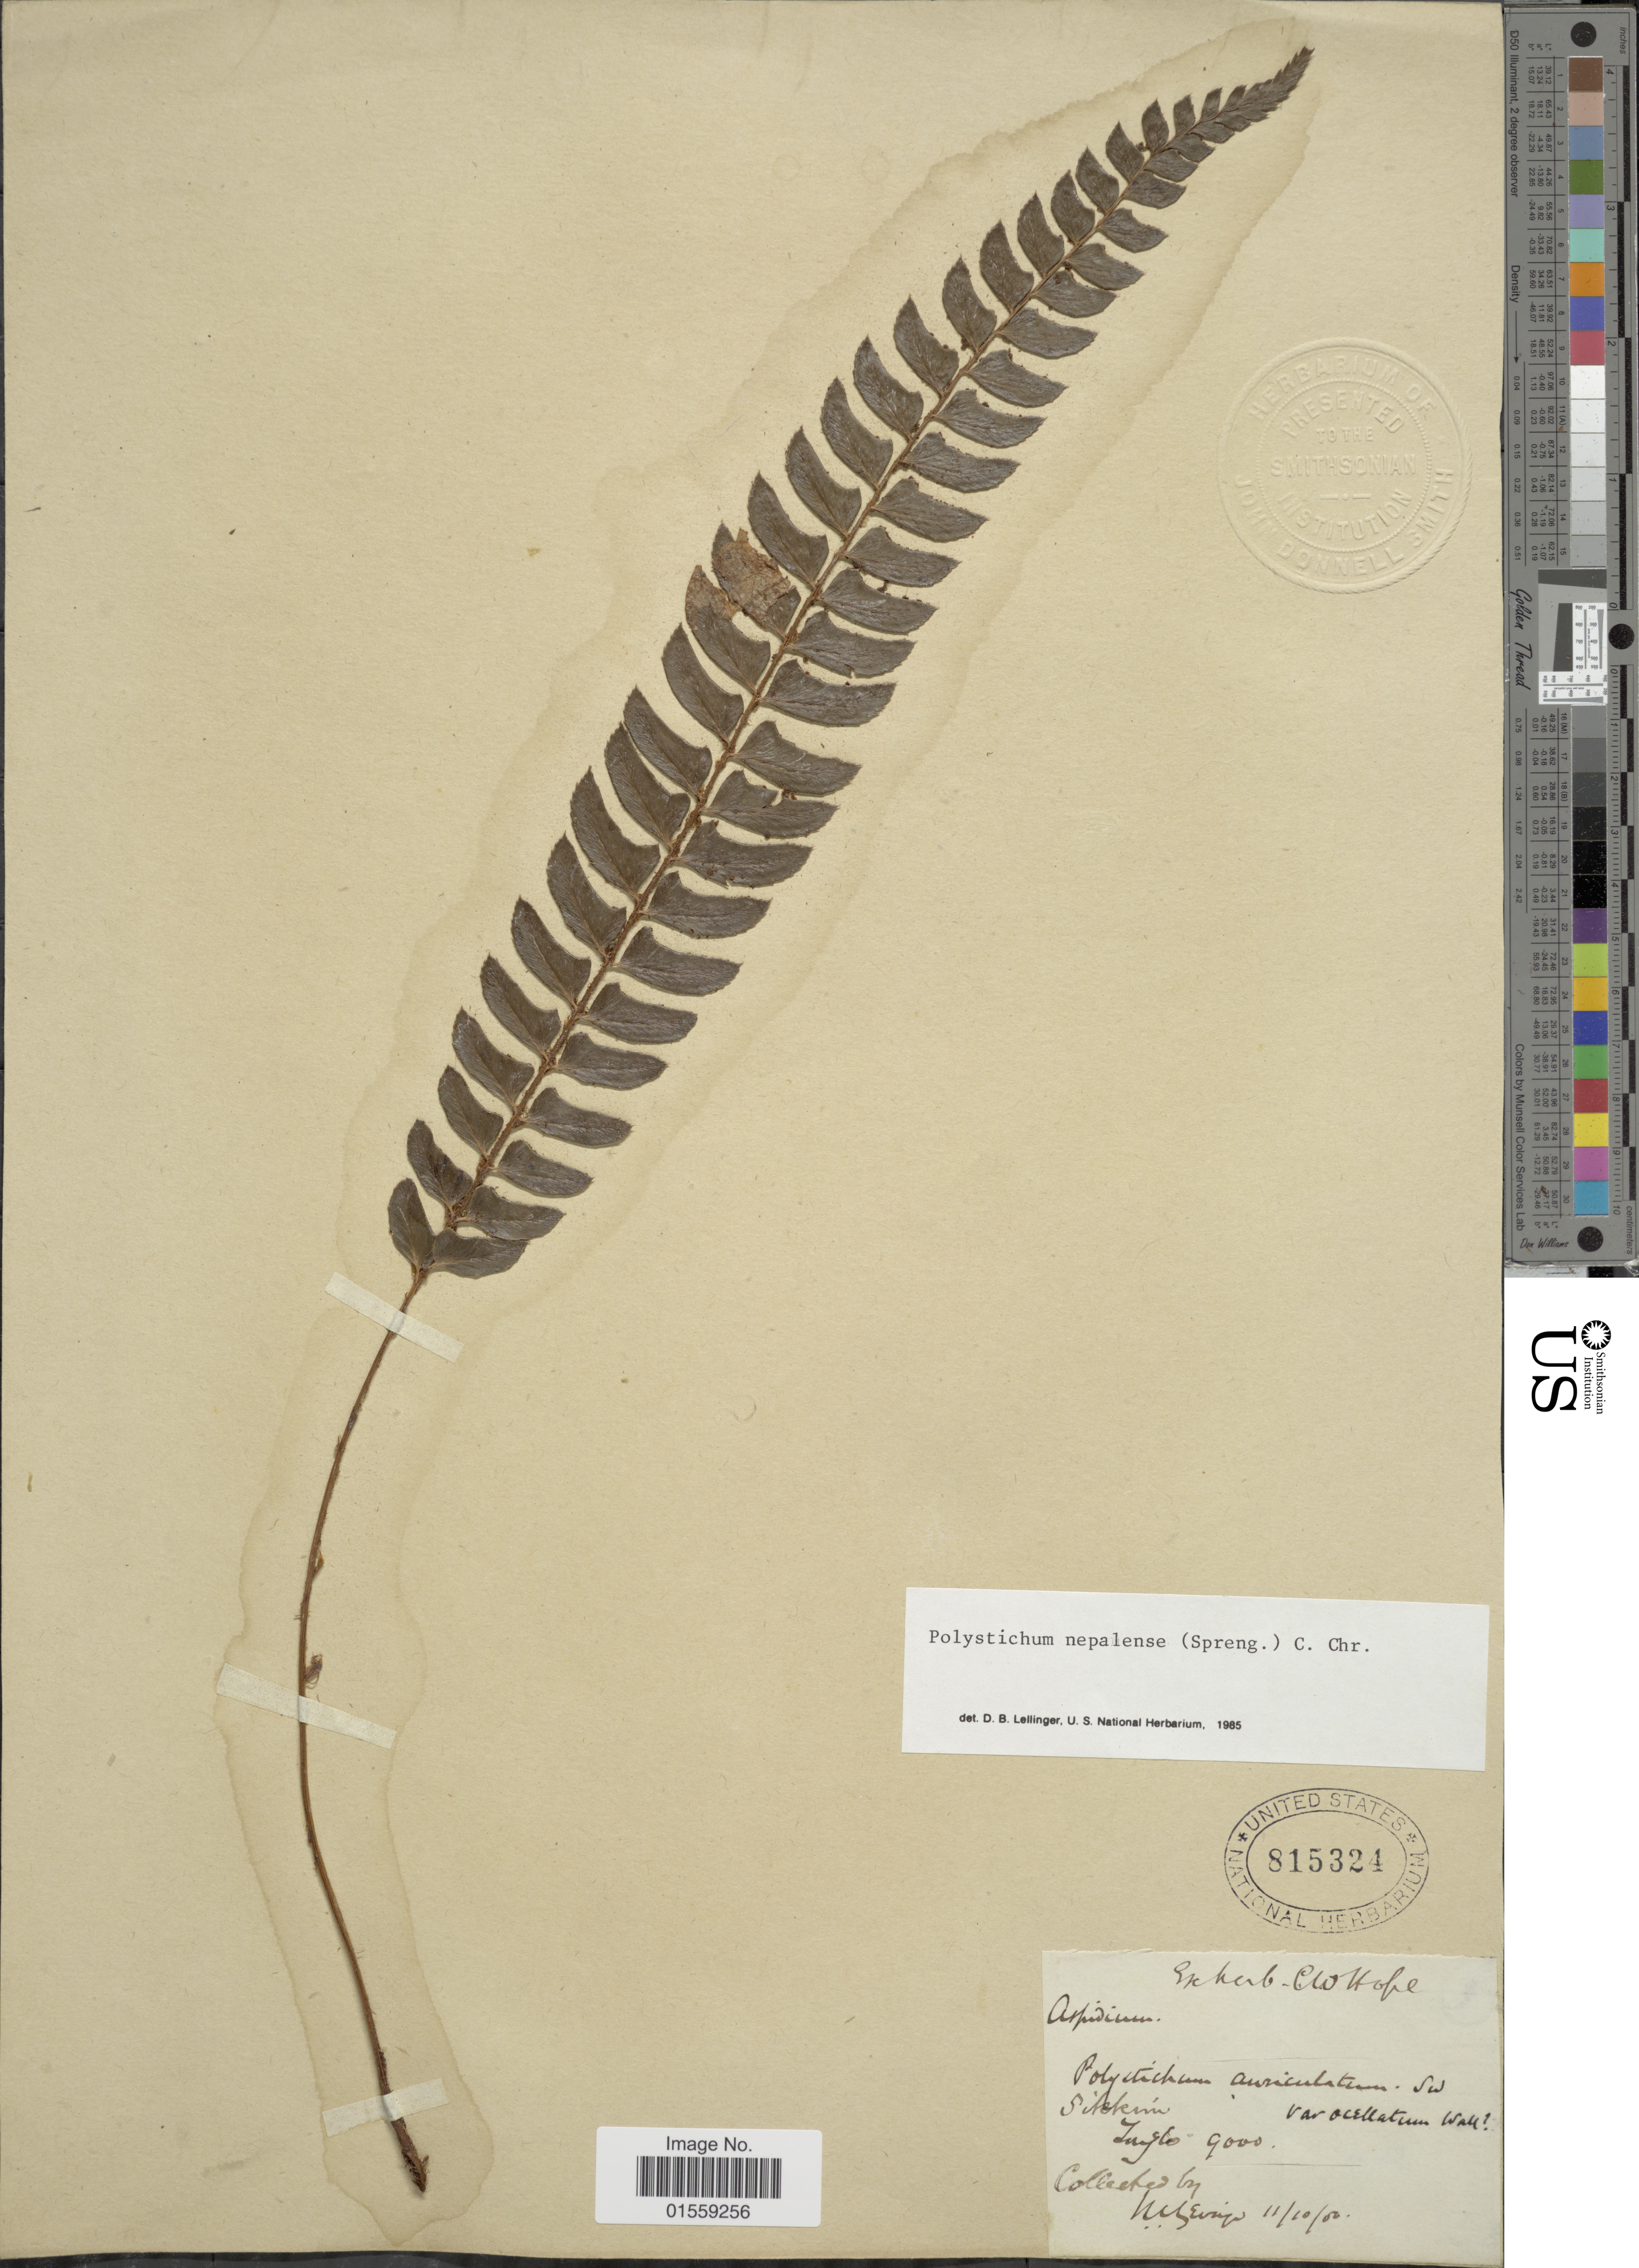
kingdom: Plantae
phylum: Tracheophyta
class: Polypodiopsida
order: Polypodiales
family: Dryopteridaceae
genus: Polystichum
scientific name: Polystichum nepalense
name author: (Spreng.) C. Chr.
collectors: H. Erwin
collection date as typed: Transcribed d/m/y: 11/10/20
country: India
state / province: Sikkim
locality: Sikkim, Zuglo [interpreted]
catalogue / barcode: US 815324